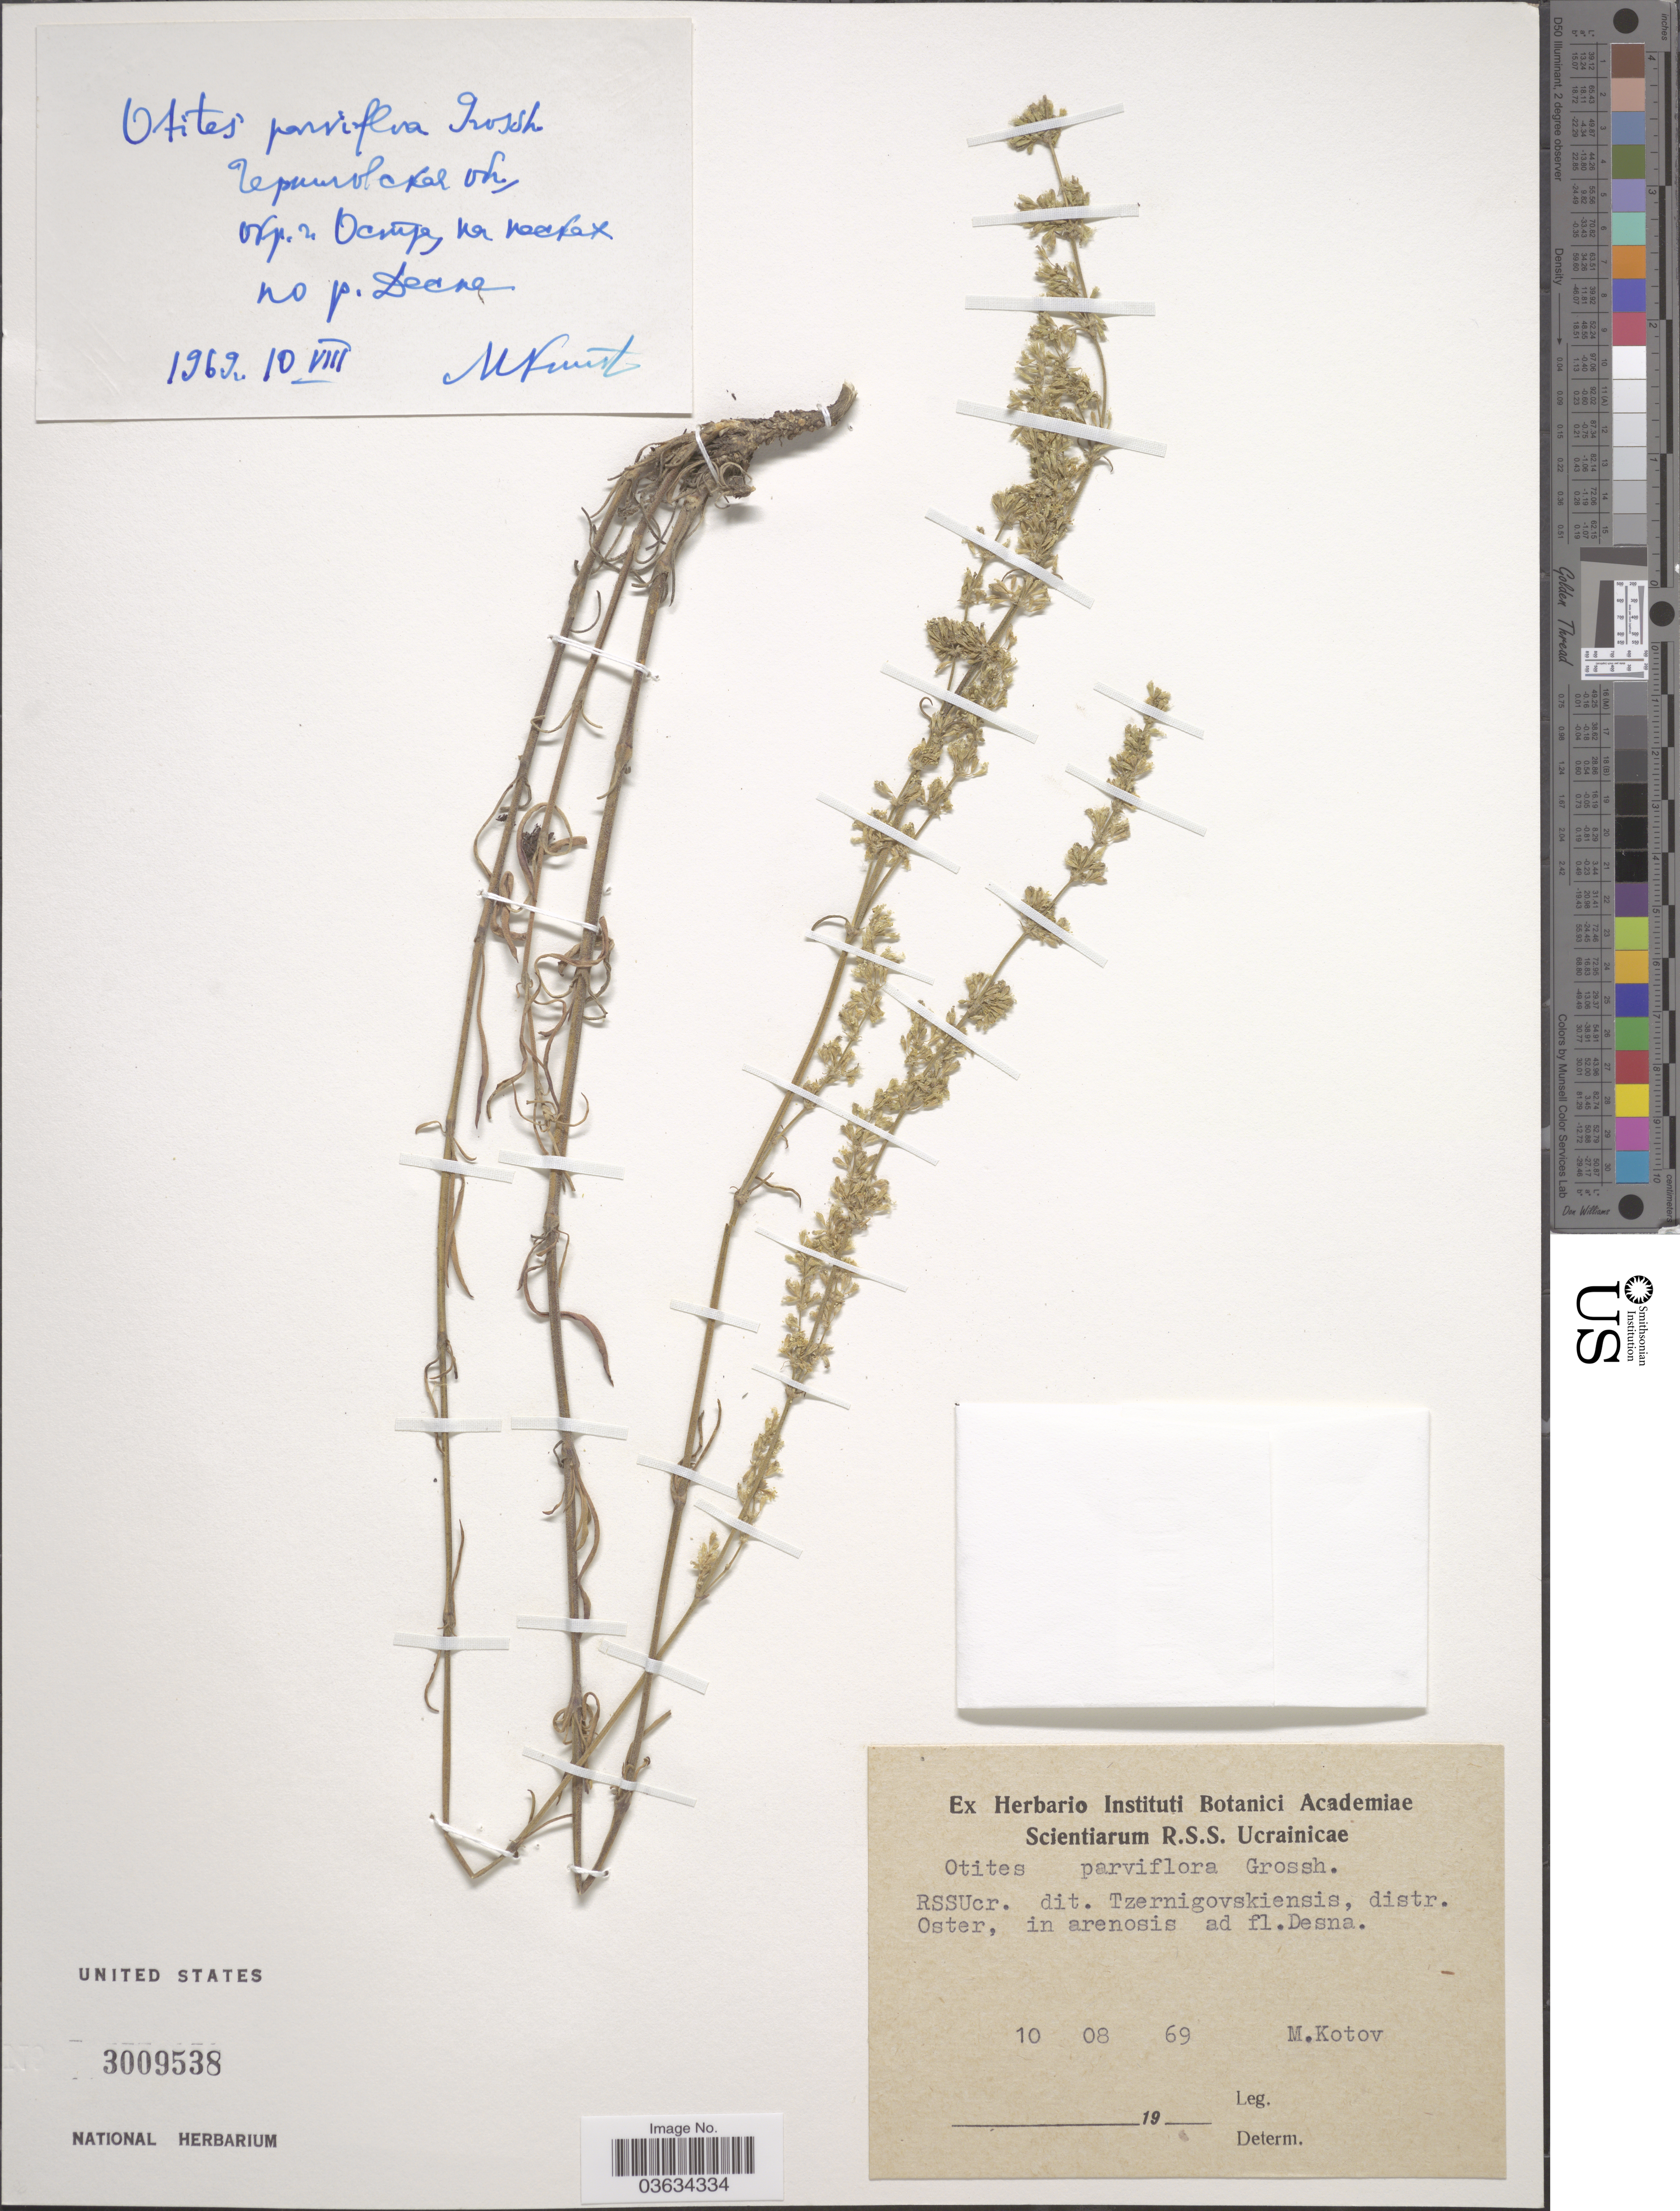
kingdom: Plantae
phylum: Tracheophyta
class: Magnoliopsida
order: Caryophyllales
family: Caryophyllaceae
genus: Silene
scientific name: Silene parviflora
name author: (Ehrh.) Pers.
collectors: M. Kotov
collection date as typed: Transcribed d/m/y: 10/8/69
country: Ukraine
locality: RSSUcr. dit. Tzernigovskiensis, distr. Oster, in arenosis ad fl. Desna.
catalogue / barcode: US 3009538